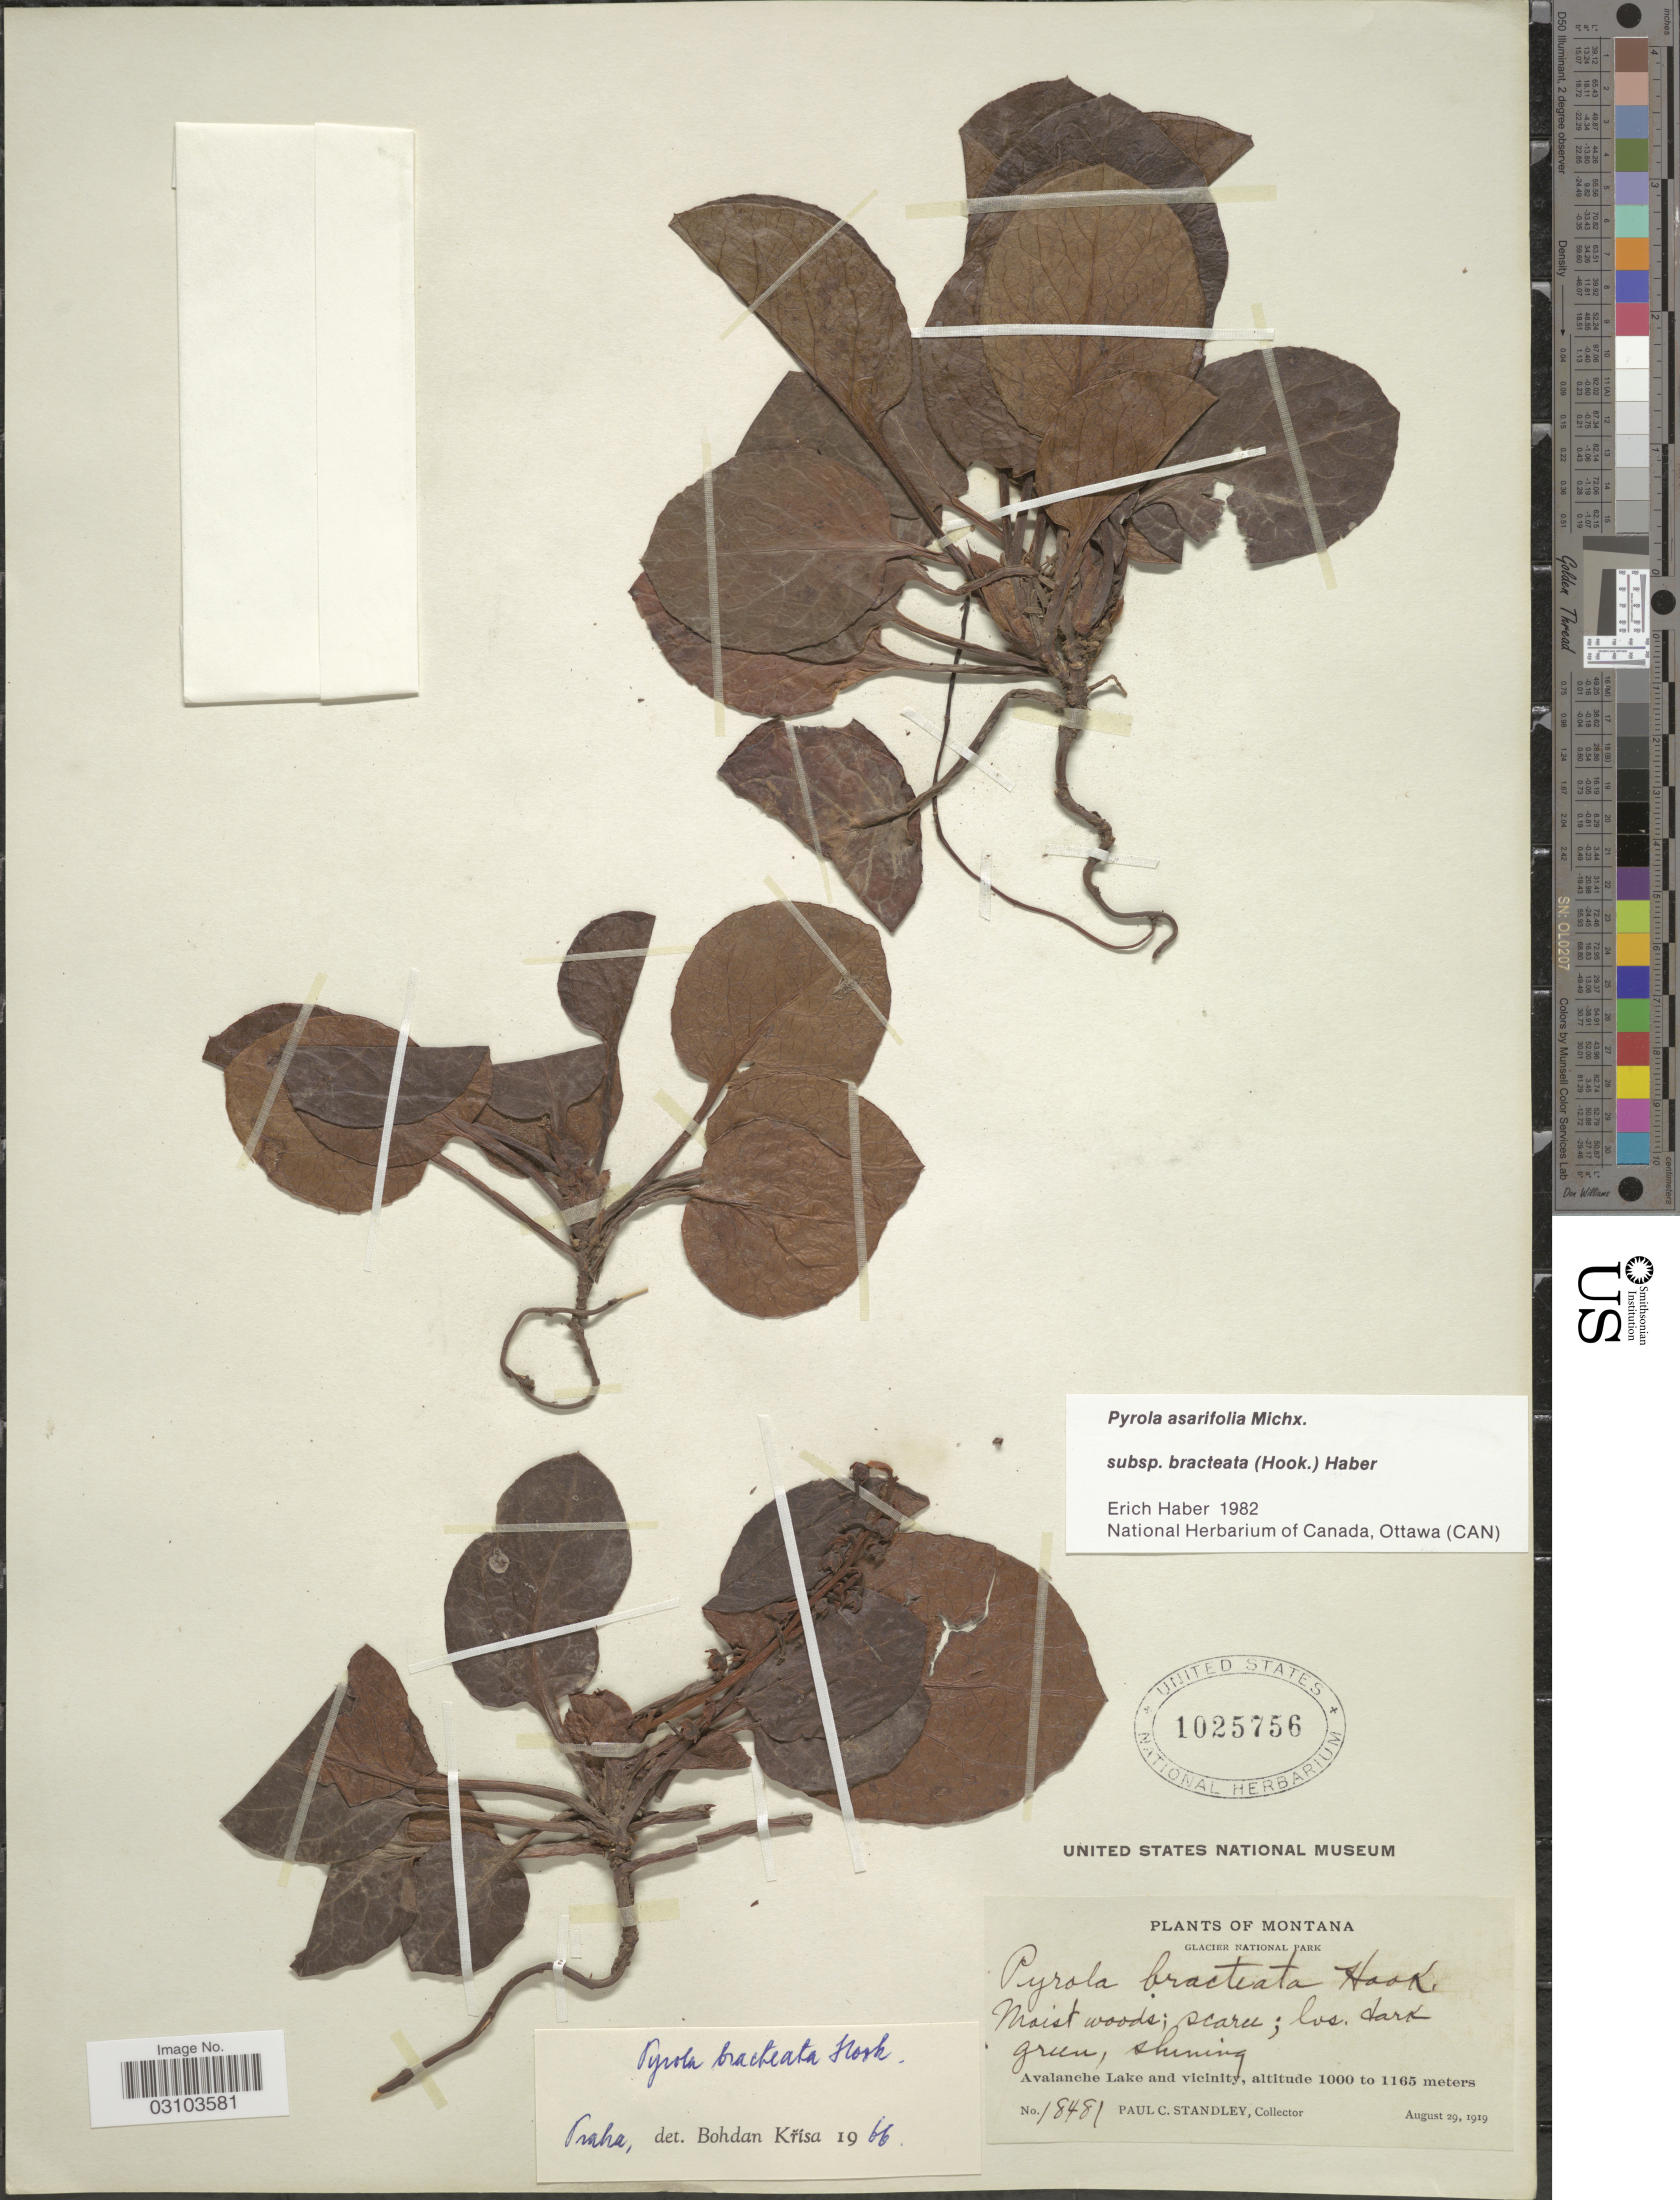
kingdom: Plantae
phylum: Tracheophyta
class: Magnoliopsida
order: Ericales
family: Ericaceae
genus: Pyrola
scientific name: Pyrola asarifolia subsp. bracteata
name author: (Hook.) Haber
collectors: P. C. Standley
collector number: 18481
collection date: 1919-08-29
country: United States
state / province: Montana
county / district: Flathead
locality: Glacier National Park, Avalanche Lake and vicinity.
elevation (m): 1000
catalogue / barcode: US 1025756